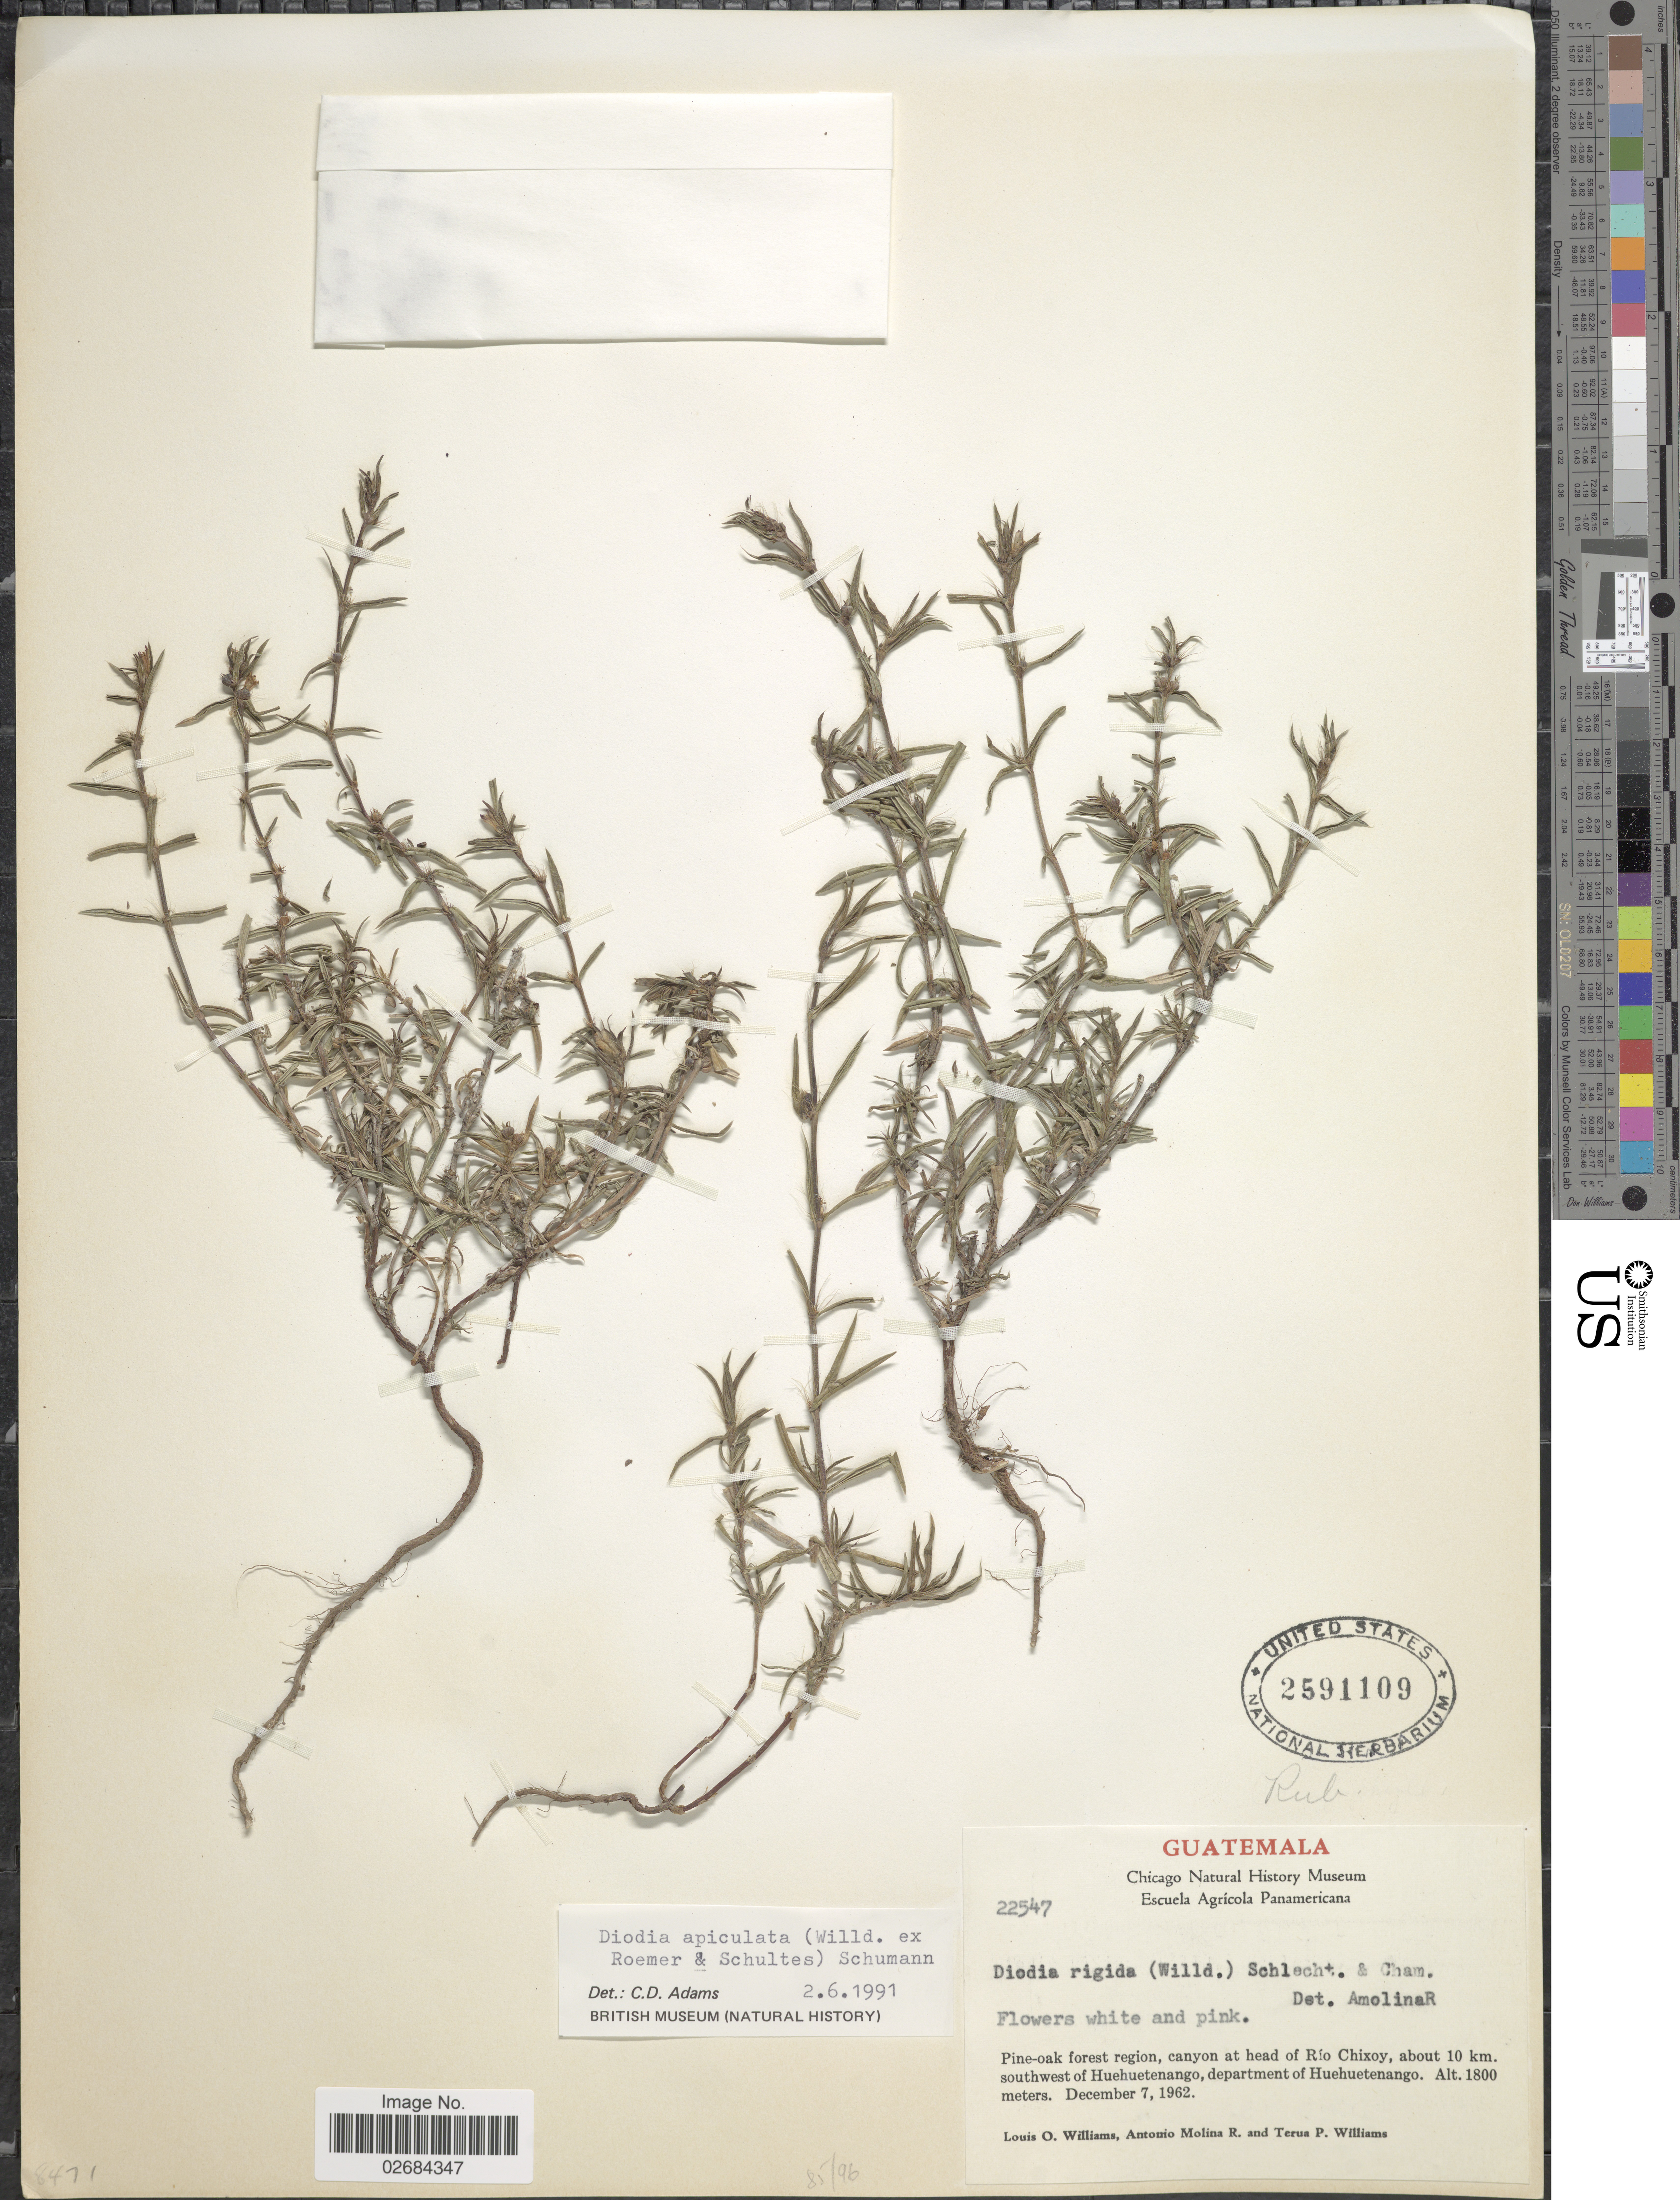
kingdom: Plantae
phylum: Tracheophyta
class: Magnoliopsida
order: Gentianales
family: Rubiaceae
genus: Diodia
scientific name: Diodia apiculata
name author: (Willd. ex Roem. & Schult.) K. Schum.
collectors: L. O. Williams, A. Molina R. & T. P. Williams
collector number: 22547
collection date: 1962-12-07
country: Guatemala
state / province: Huehuetenango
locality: Canyon at head of Río Chixoy, about 10 km. southwest of Huehuetenango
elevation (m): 1800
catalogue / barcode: US 2591109